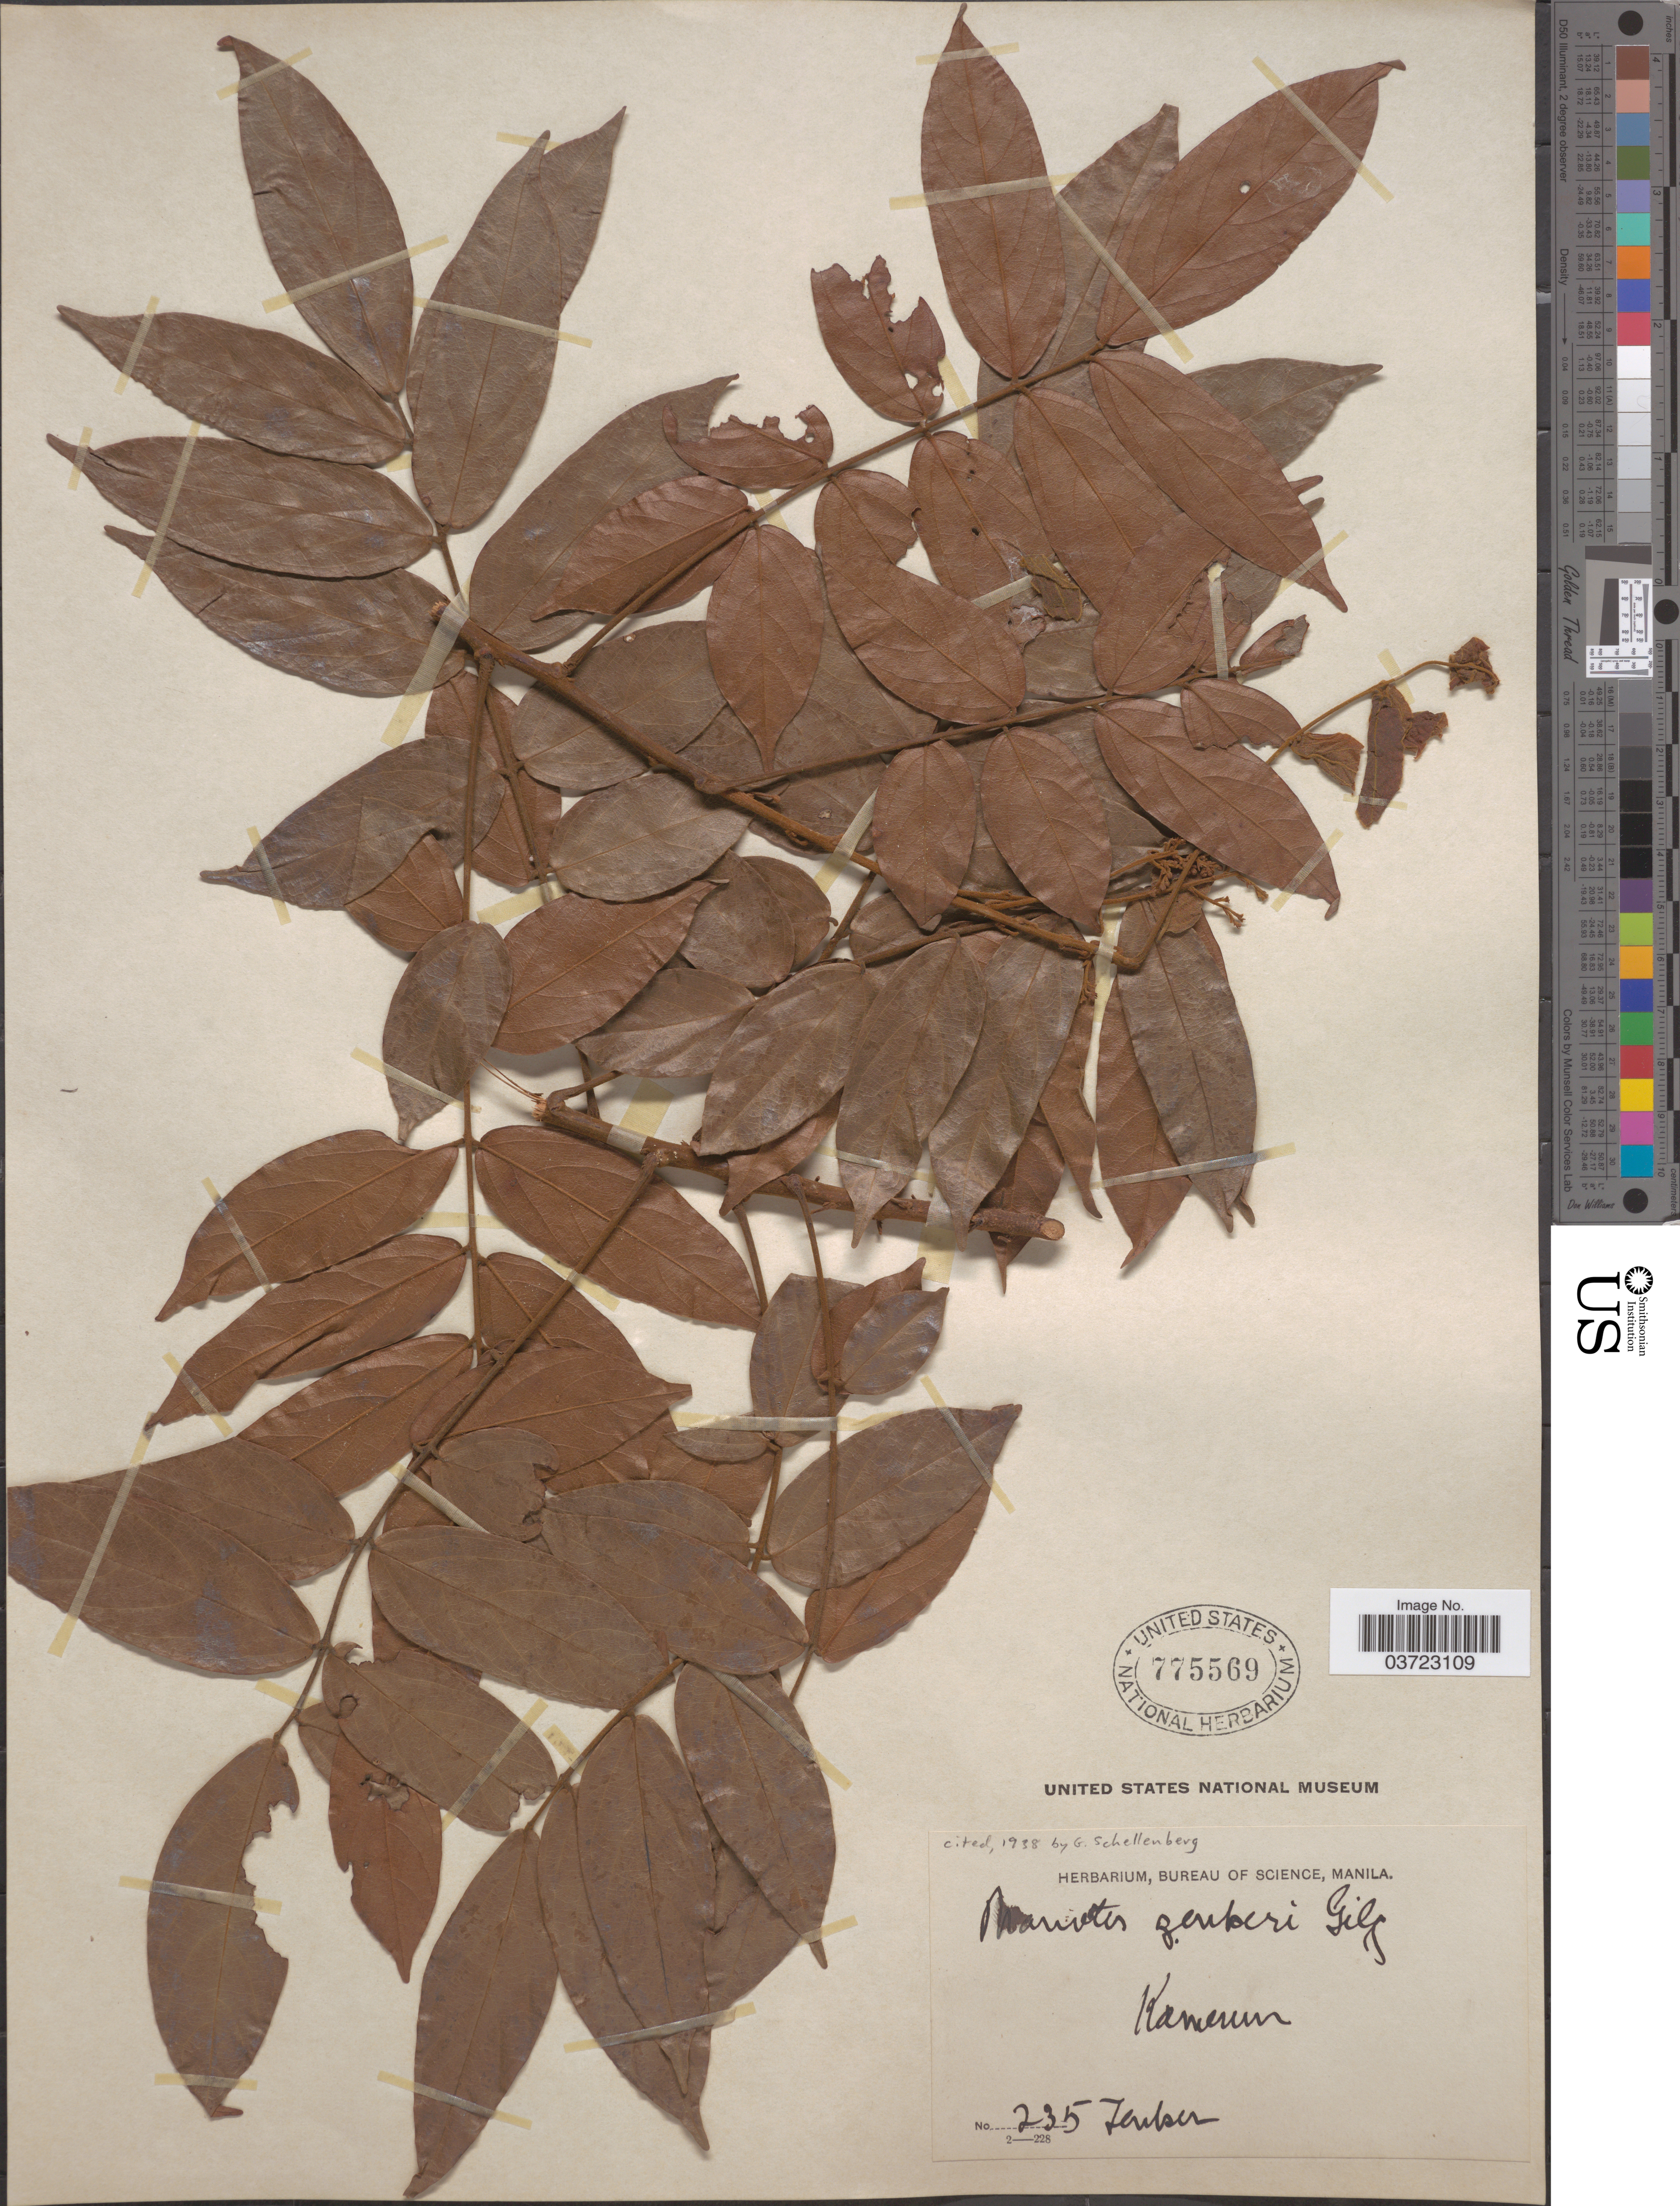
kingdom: Plantae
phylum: Tracheophyta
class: Magnoliopsida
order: Oxalidales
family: Connaraceae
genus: Manotes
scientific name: Manotes griffoniana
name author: Baill.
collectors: Zenker, --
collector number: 235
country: Cameroon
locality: Kamerun.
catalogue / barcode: US 775569